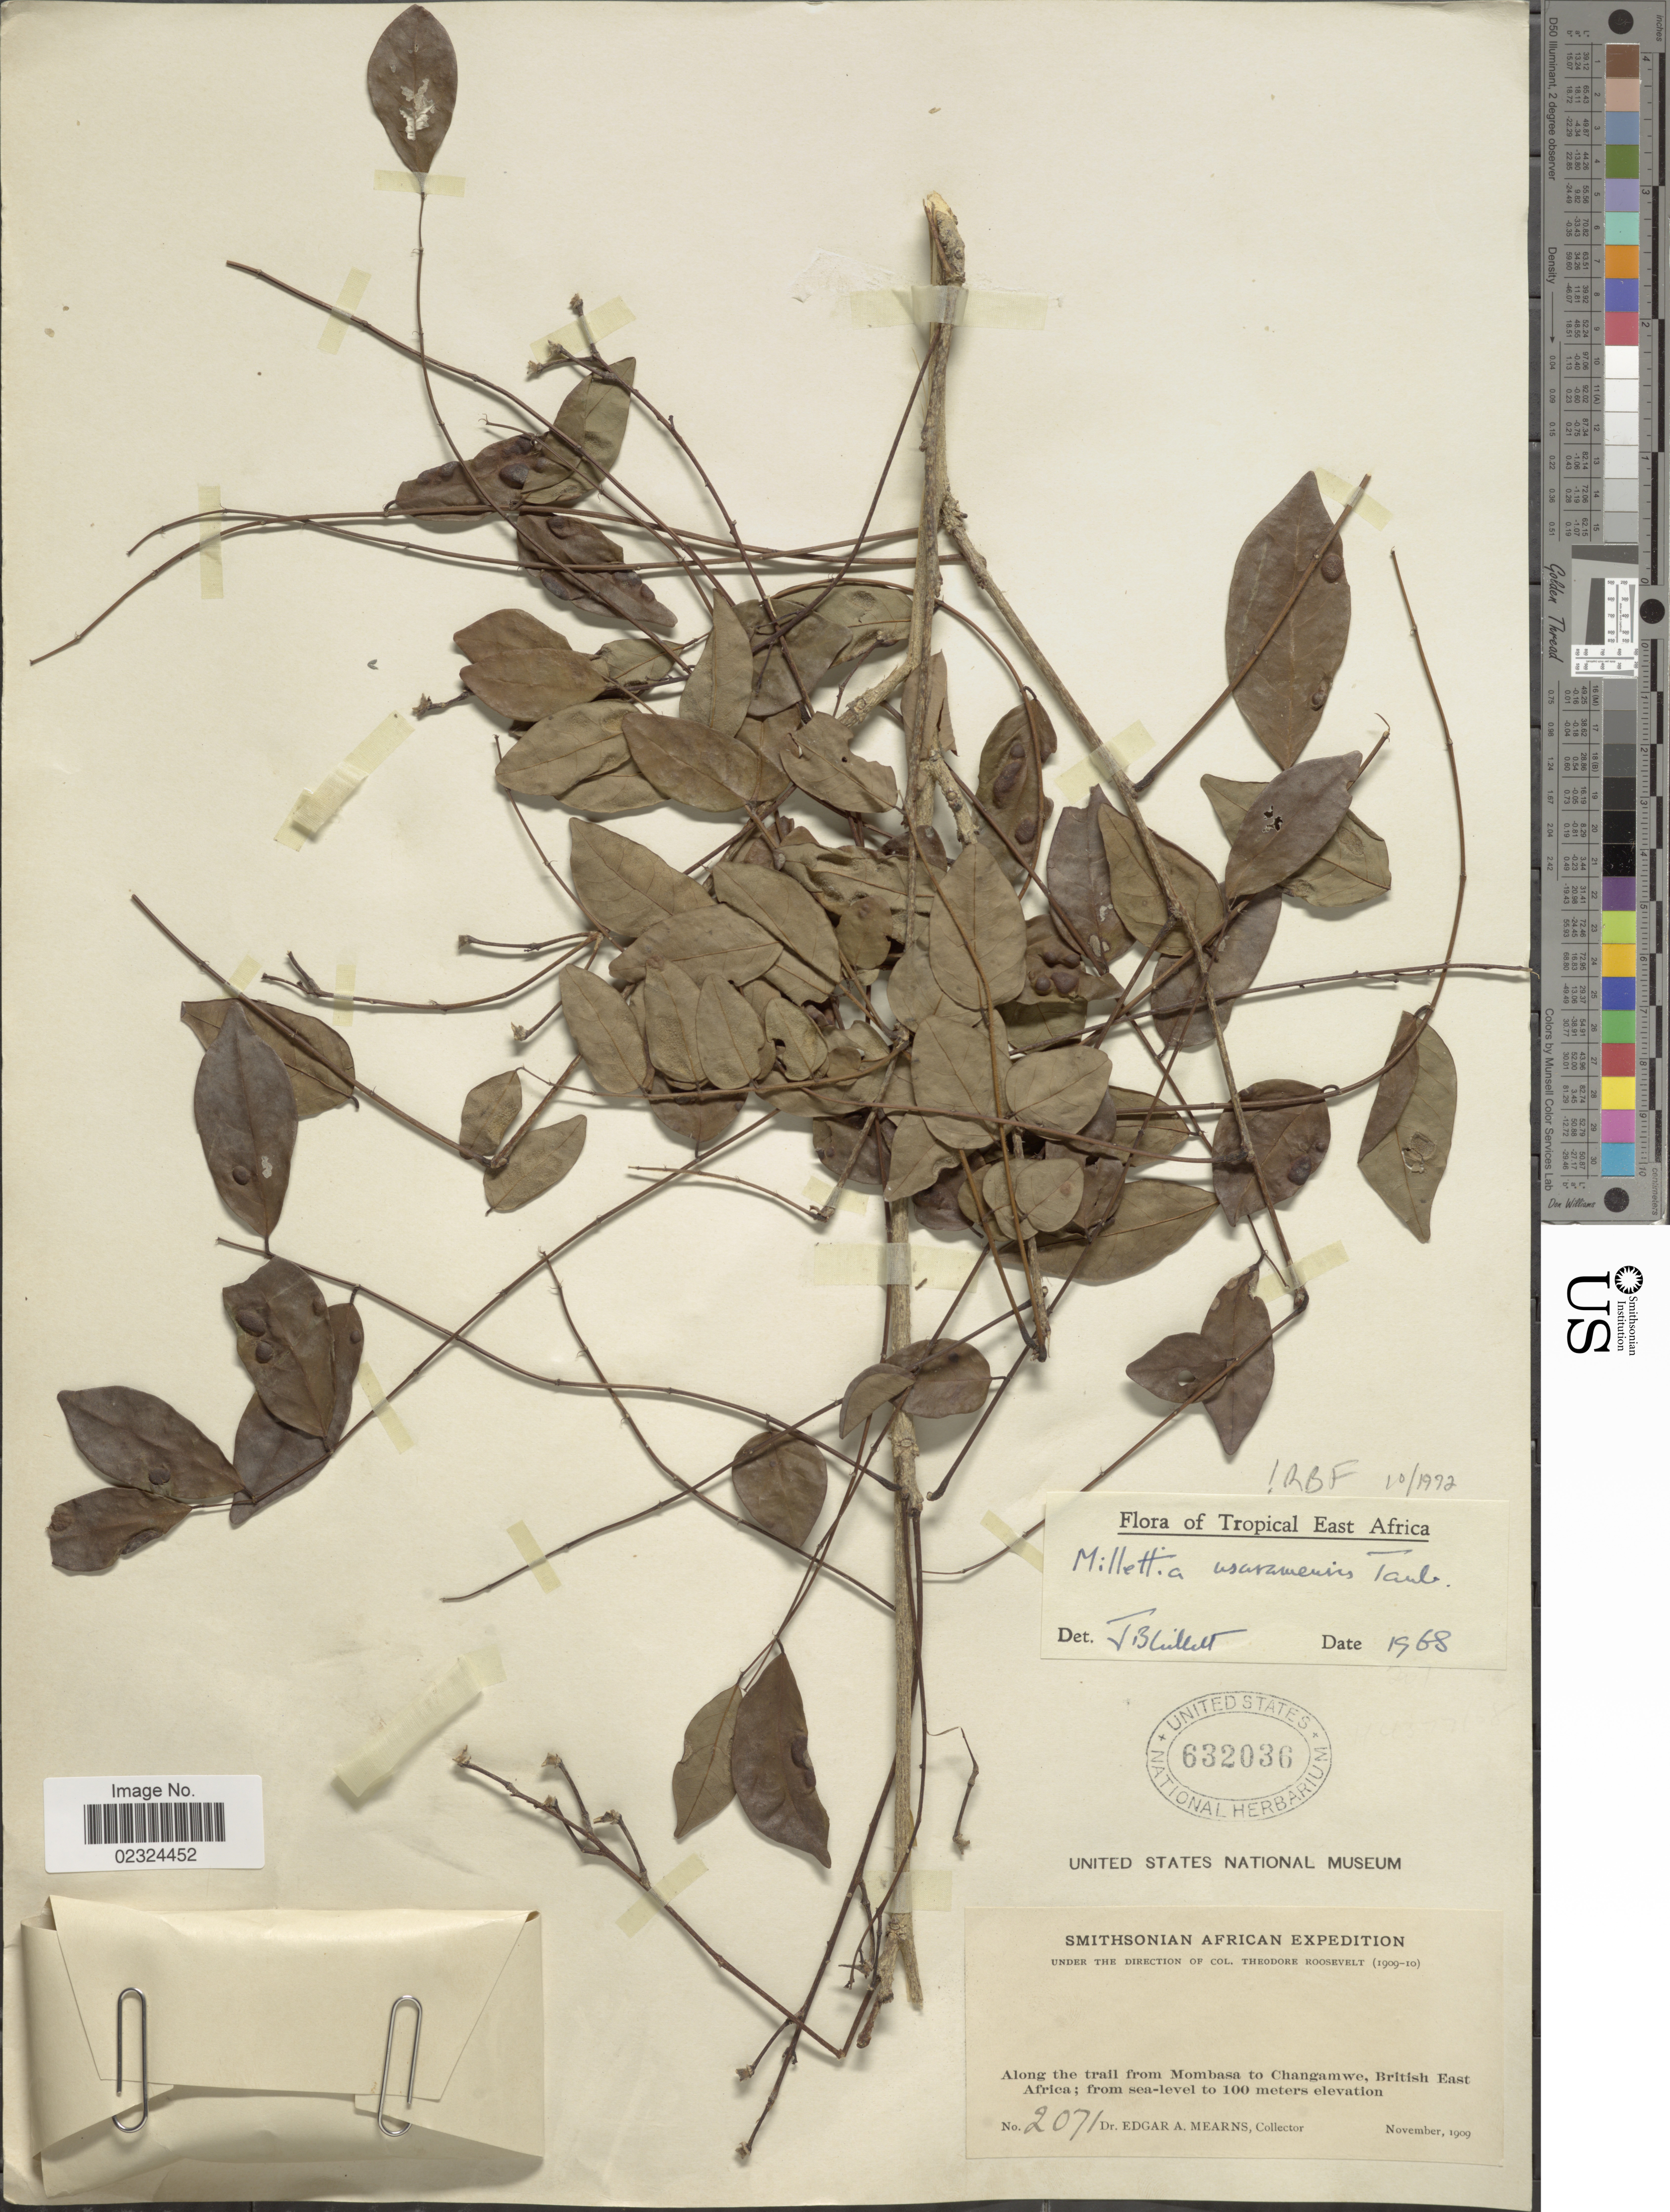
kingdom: Plantae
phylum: Tracheophyta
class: Magnoliopsida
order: Fabales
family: Fabaceae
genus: Millettia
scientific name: Millettia usaramensis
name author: Taub.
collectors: E. A. Mearns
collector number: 2071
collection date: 1909-11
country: Kenya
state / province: Mombasa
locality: Along the trail from Mombasa to Changamwe, British East Africa.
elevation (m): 0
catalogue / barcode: US 632036